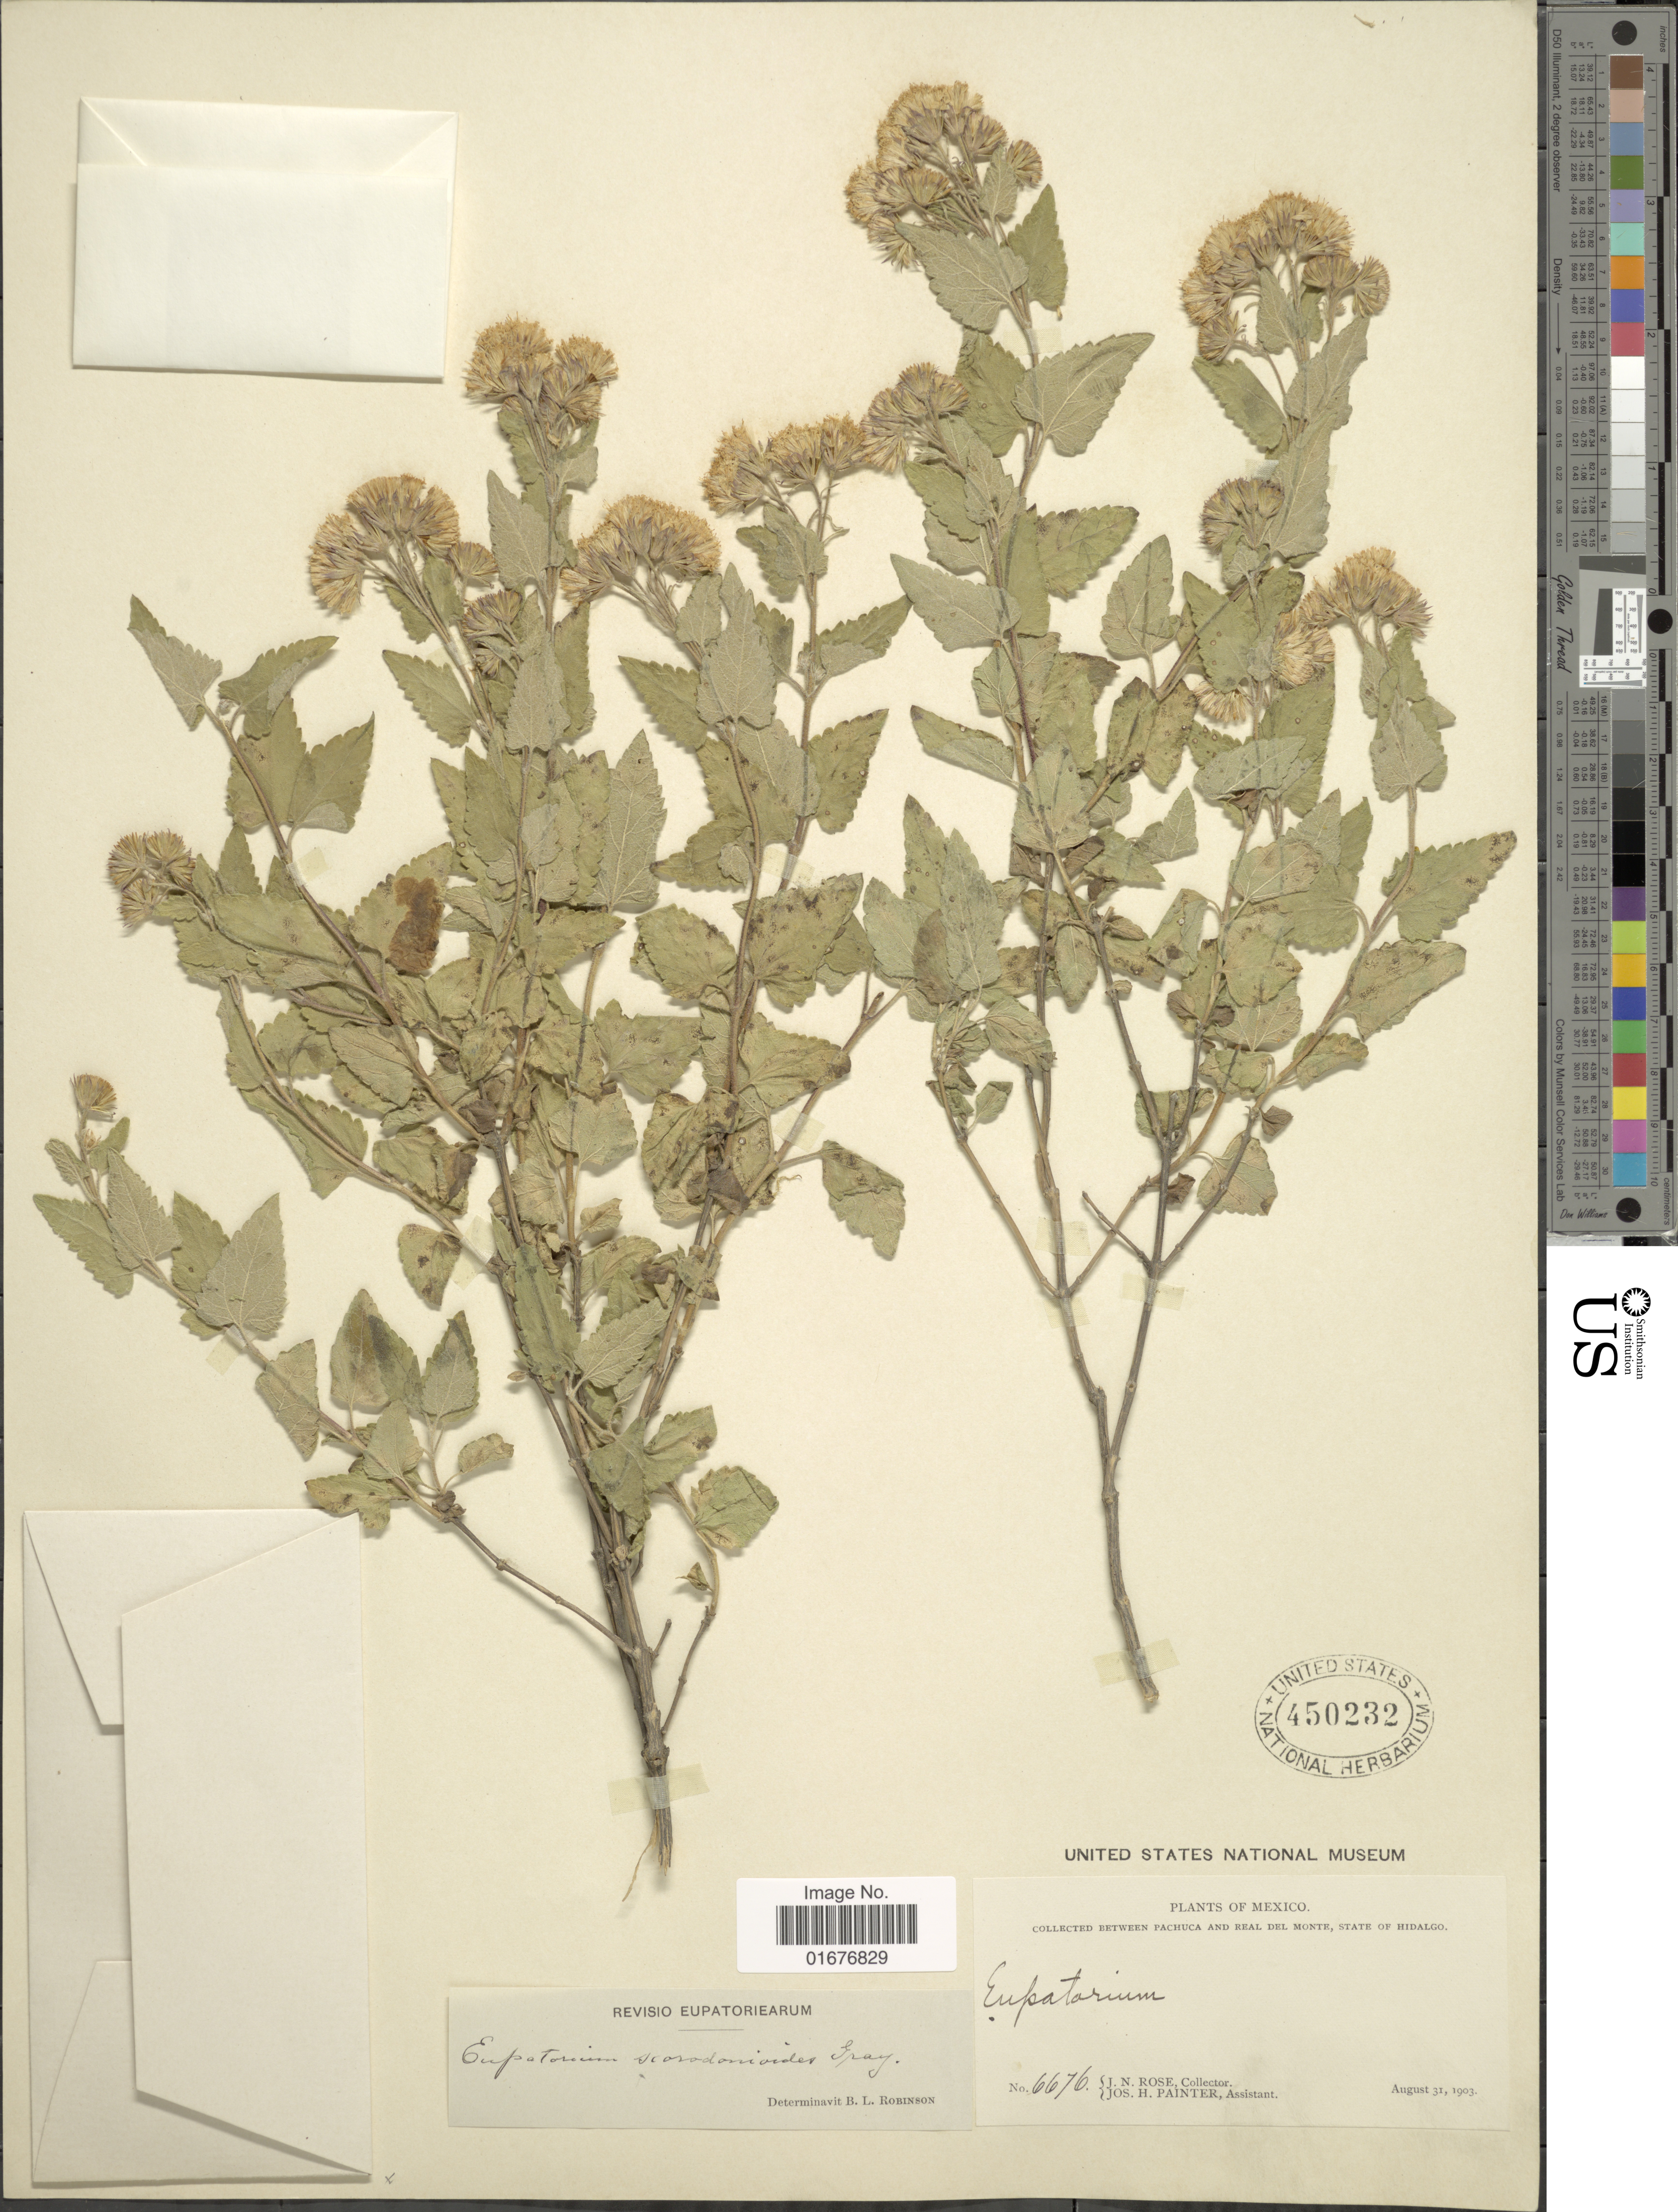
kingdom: Plantae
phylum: Tracheophyta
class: Magnoliopsida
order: Asterales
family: Asteraceae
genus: Ageratina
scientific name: Ageratina scorodonioides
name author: (A. Gray) R.M. King & H. Rob.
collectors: J. N. Rose & J. H. Painter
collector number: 6676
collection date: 1903-08-31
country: Mexico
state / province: Hidalgo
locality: Between Pachuca and Real Del Monte, State of Hidalgo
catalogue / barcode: US 450232